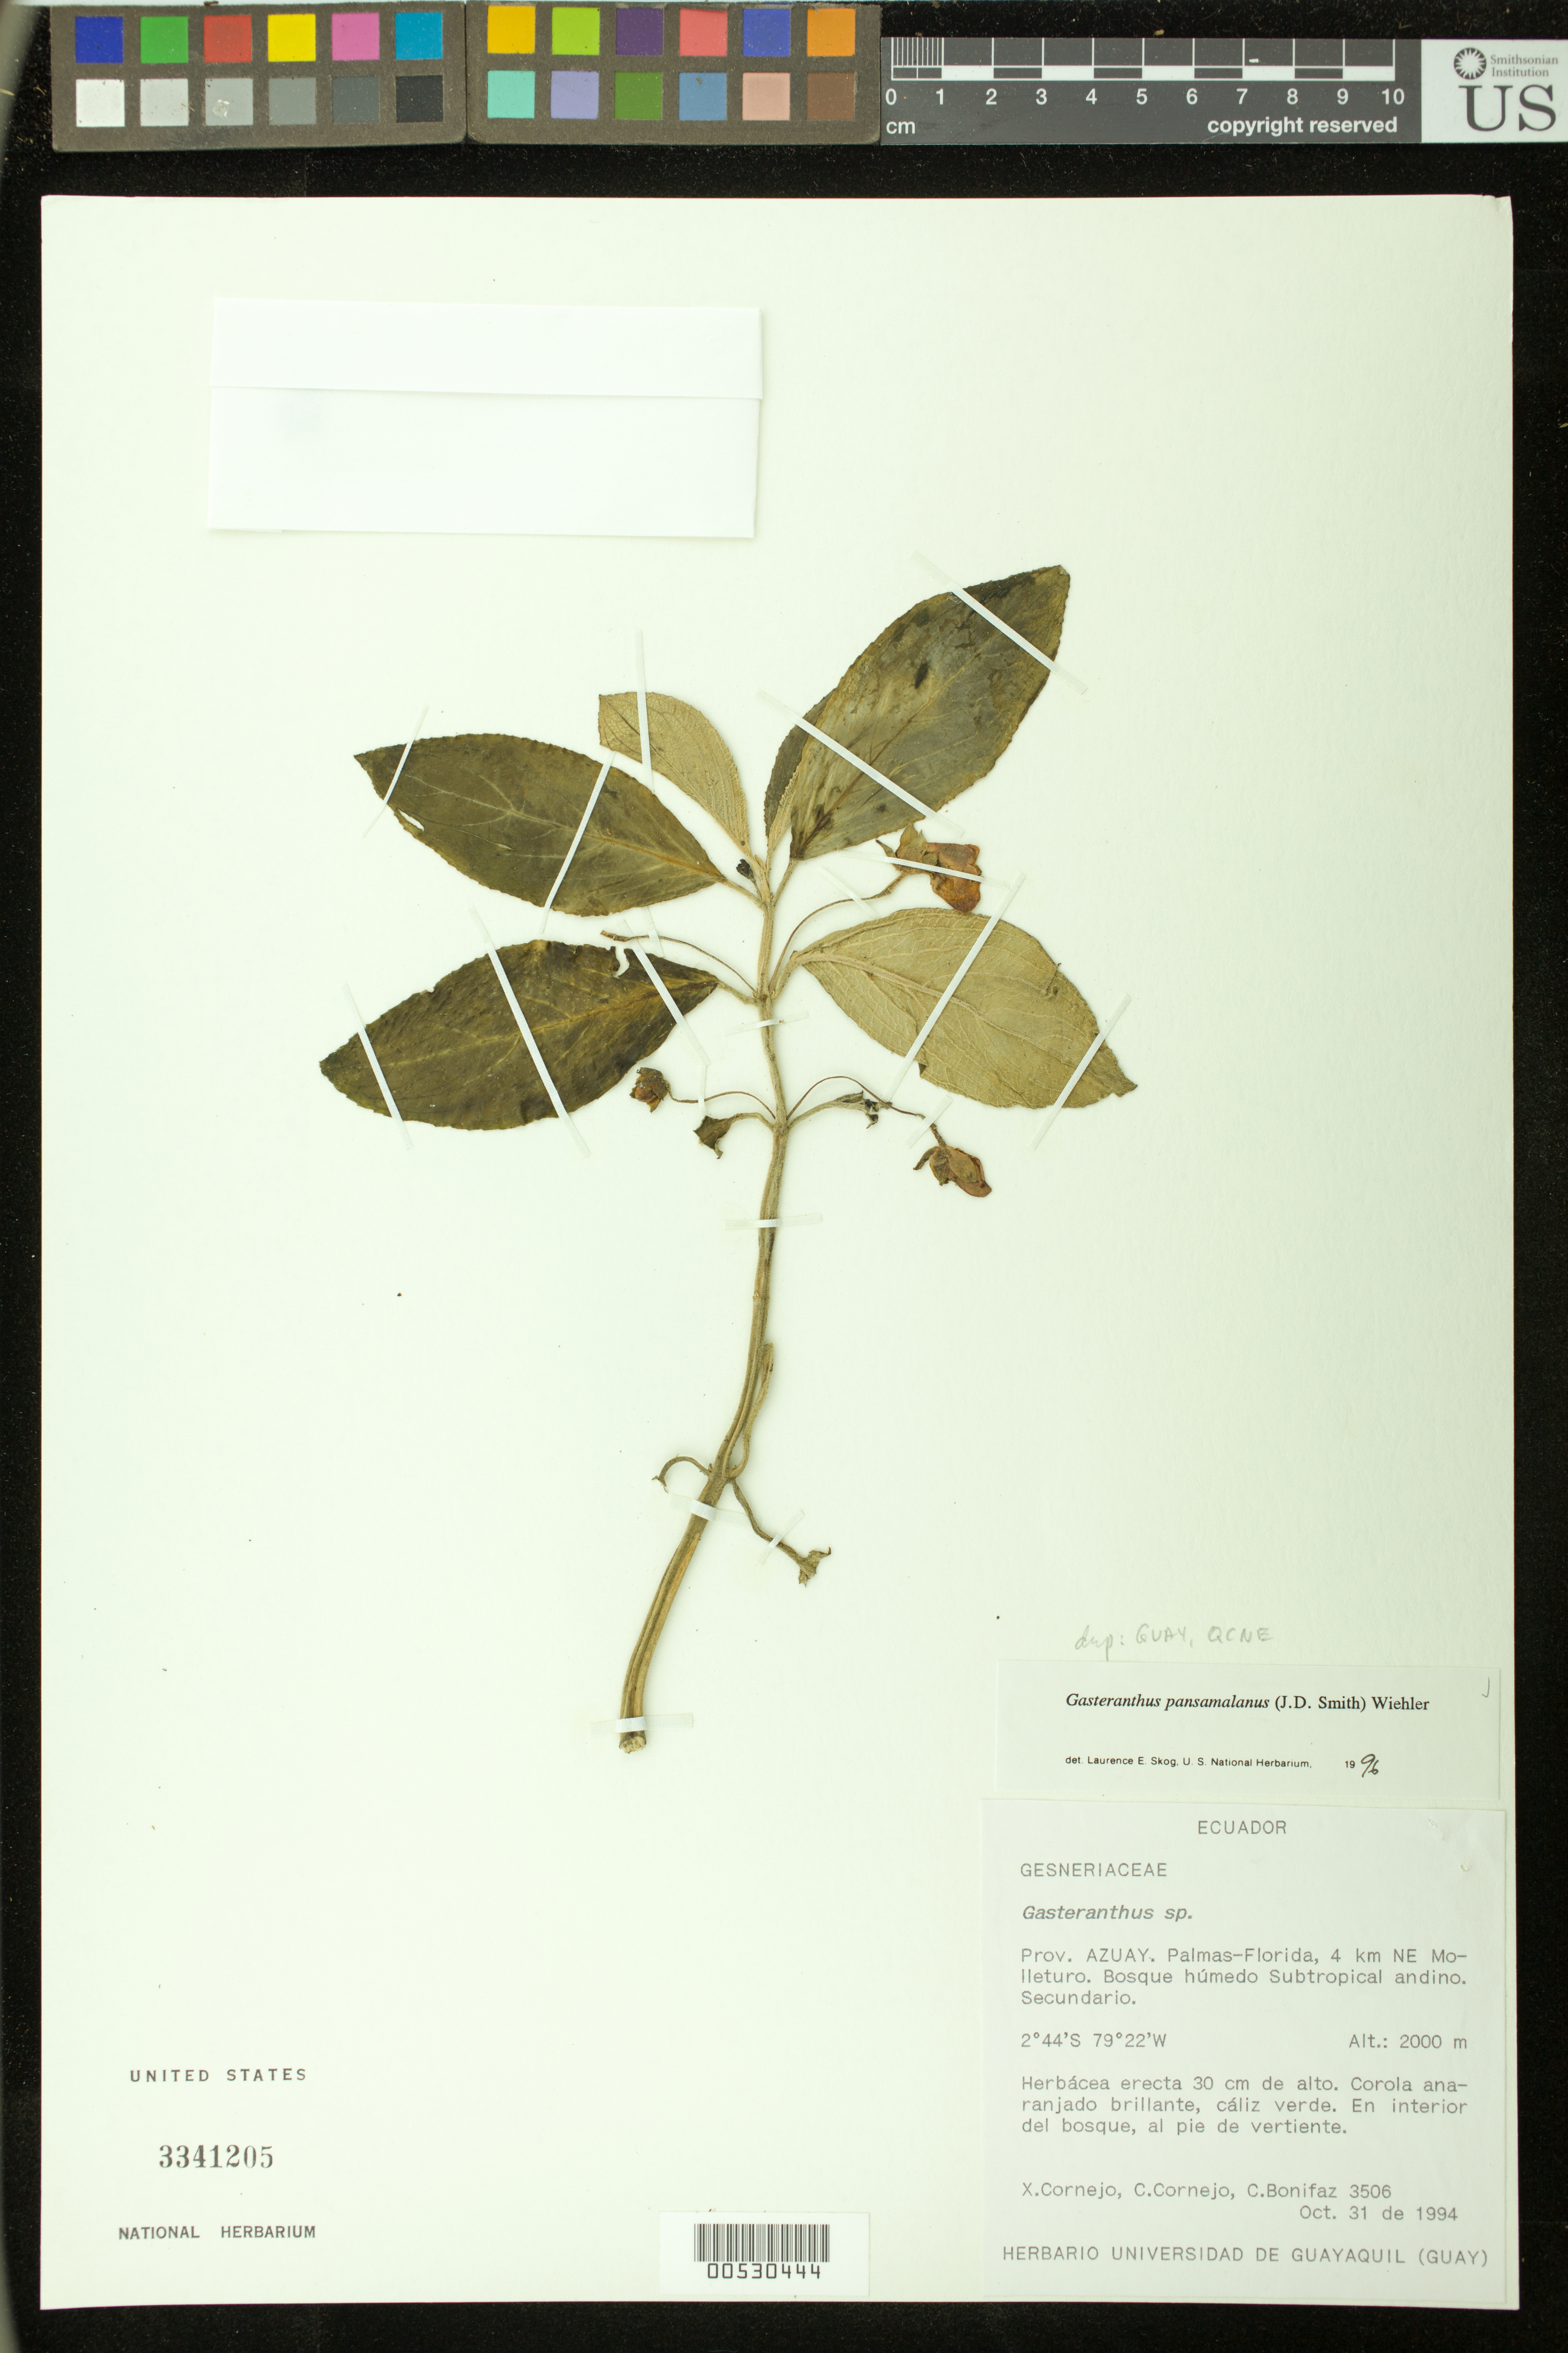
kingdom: Plantae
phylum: Tracheophyta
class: Magnoliopsida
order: Lamiales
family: Gesneriaceae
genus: Gasteranthus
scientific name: Gasteranthus pansamalanus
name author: (Donn. Sm.) Wiehler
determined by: Skog, Laurence E.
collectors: X. F. Cornejo, C. Cornejo & C. Bonifaz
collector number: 3506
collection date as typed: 31 Oct 1994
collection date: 1994-10-31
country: Ecuador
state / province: Azuay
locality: Palmas-Florida, 4 km NE Molleturo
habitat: Bosque húmedo subtropical andino, secundario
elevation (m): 2000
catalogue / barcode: US 3341205